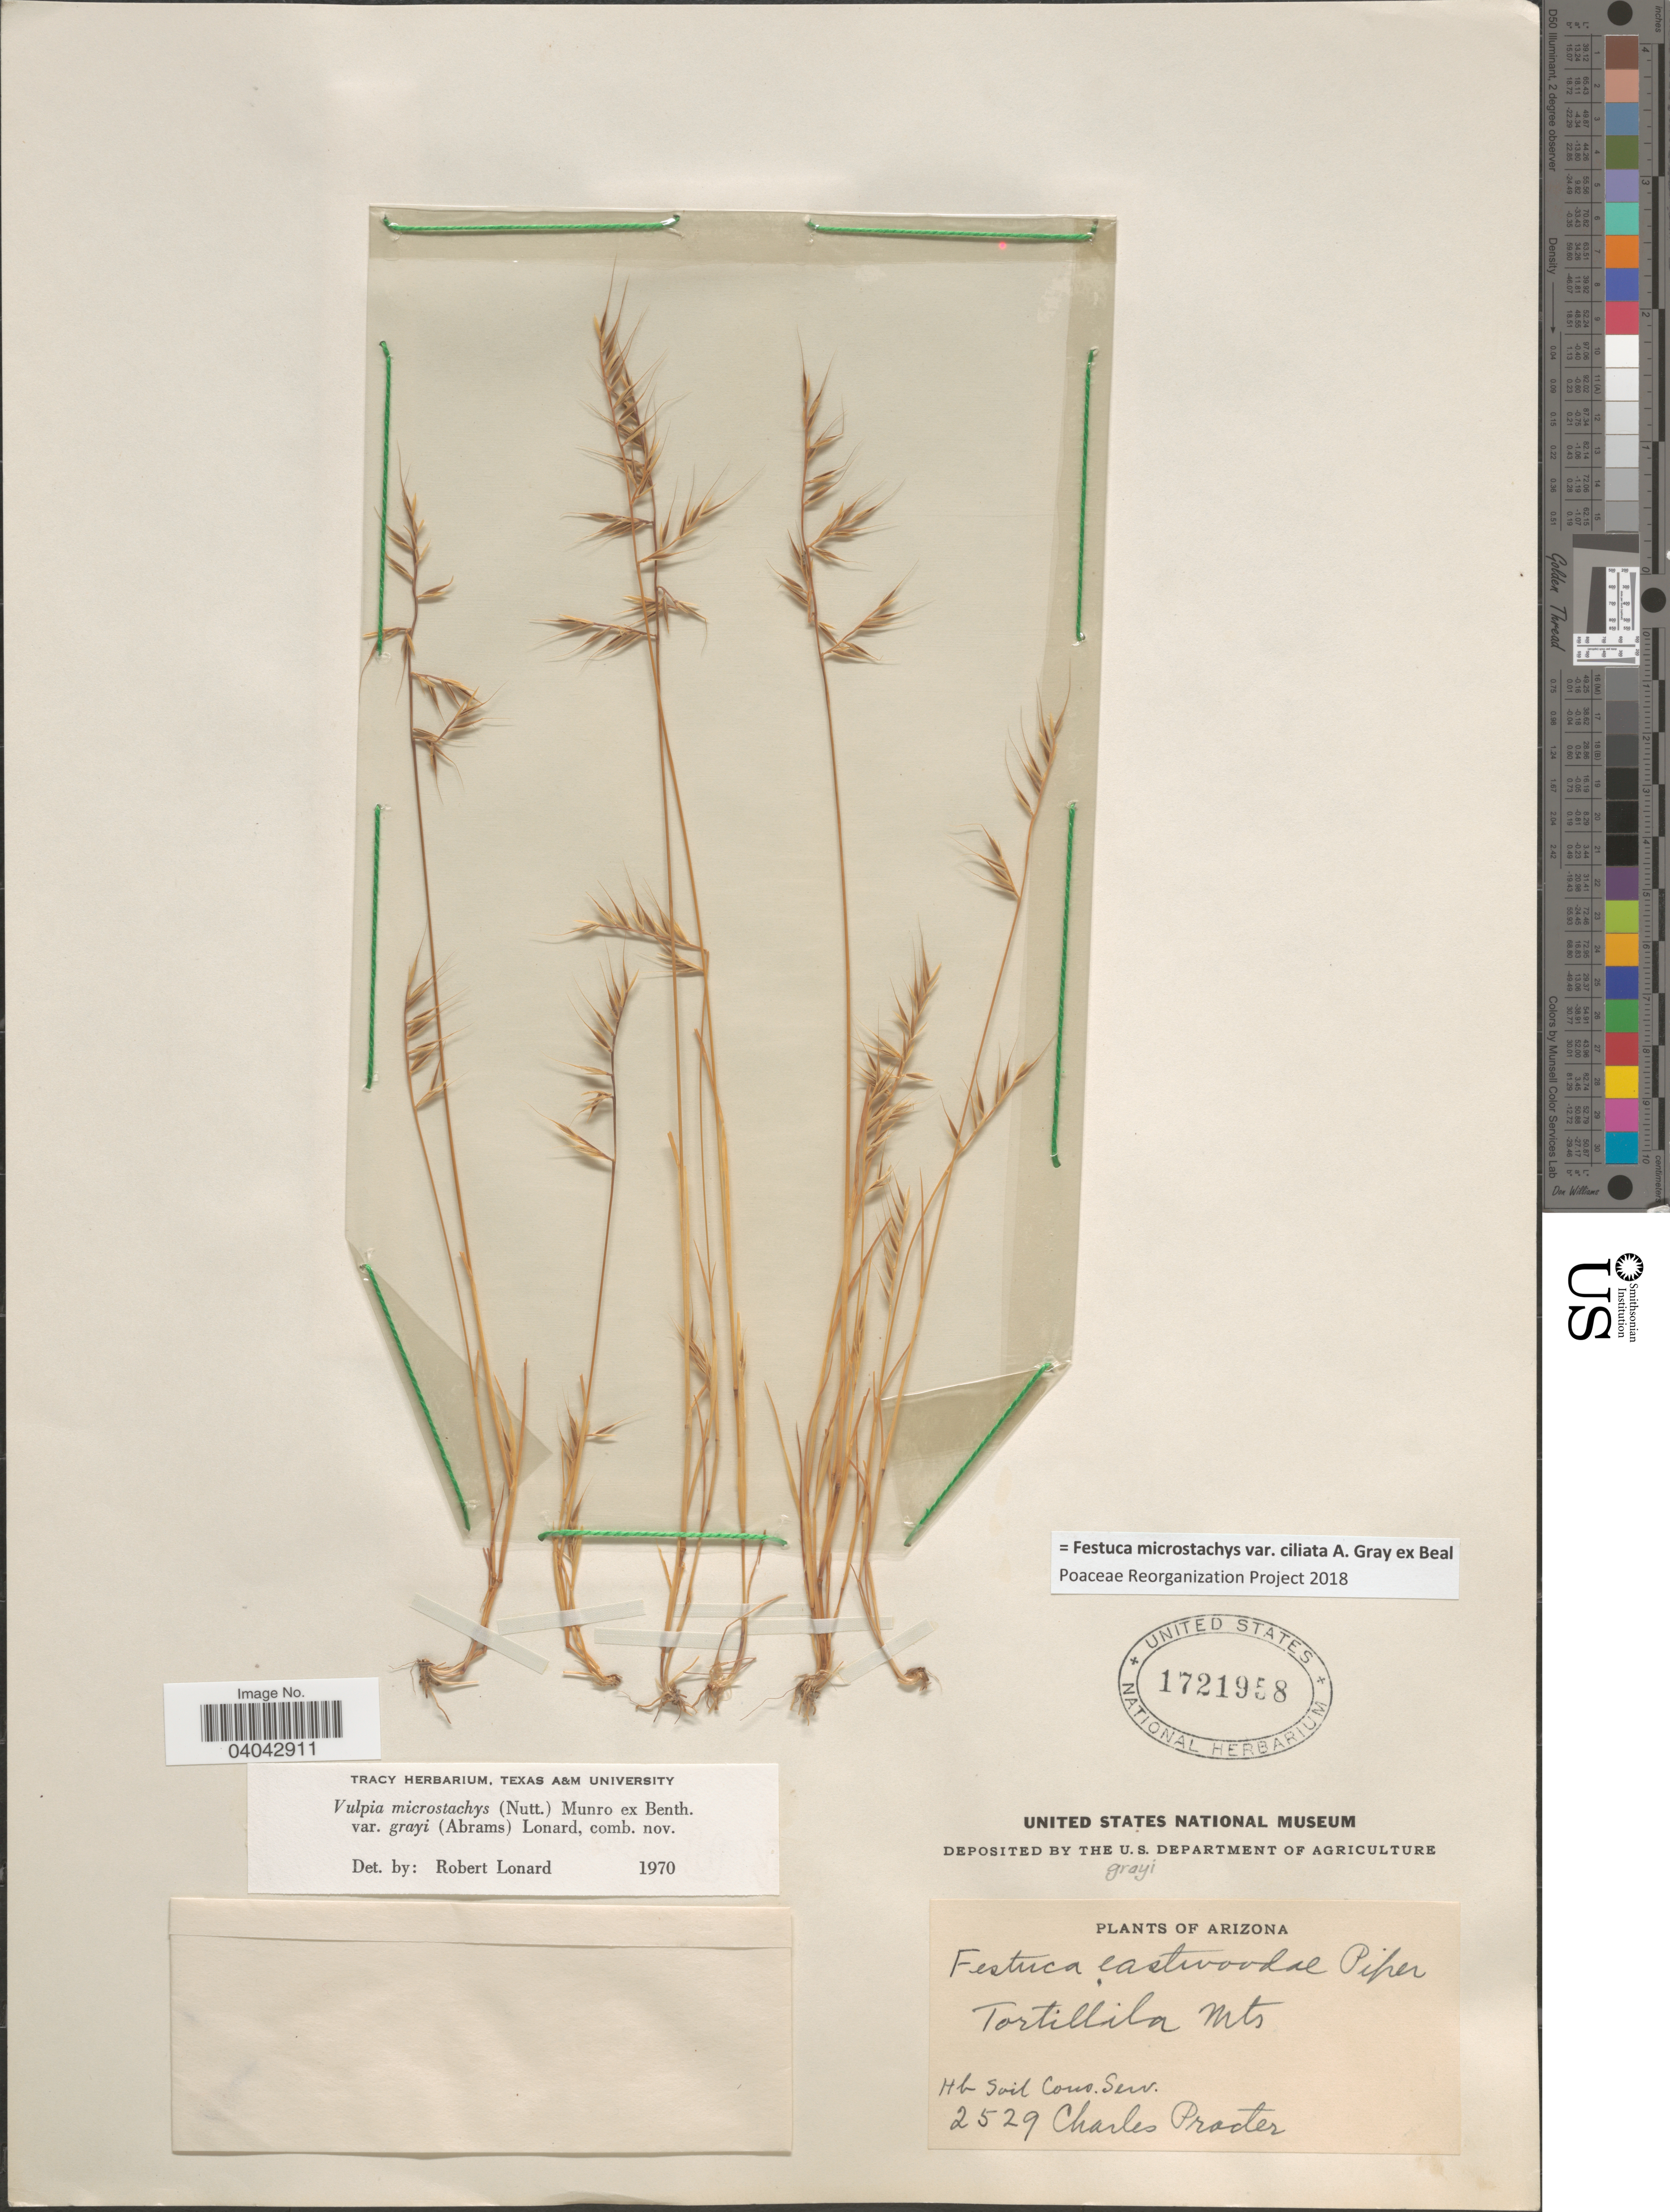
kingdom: Plantae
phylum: Tracheophyta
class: Liliopsida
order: Poales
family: Poaceae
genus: Festuca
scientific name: Festuca microstachys var. ciliata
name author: A. Gray ex W.J. Beal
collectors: C. Procter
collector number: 2529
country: United States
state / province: Arizona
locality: Tortillila Mts.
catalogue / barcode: US 1721958